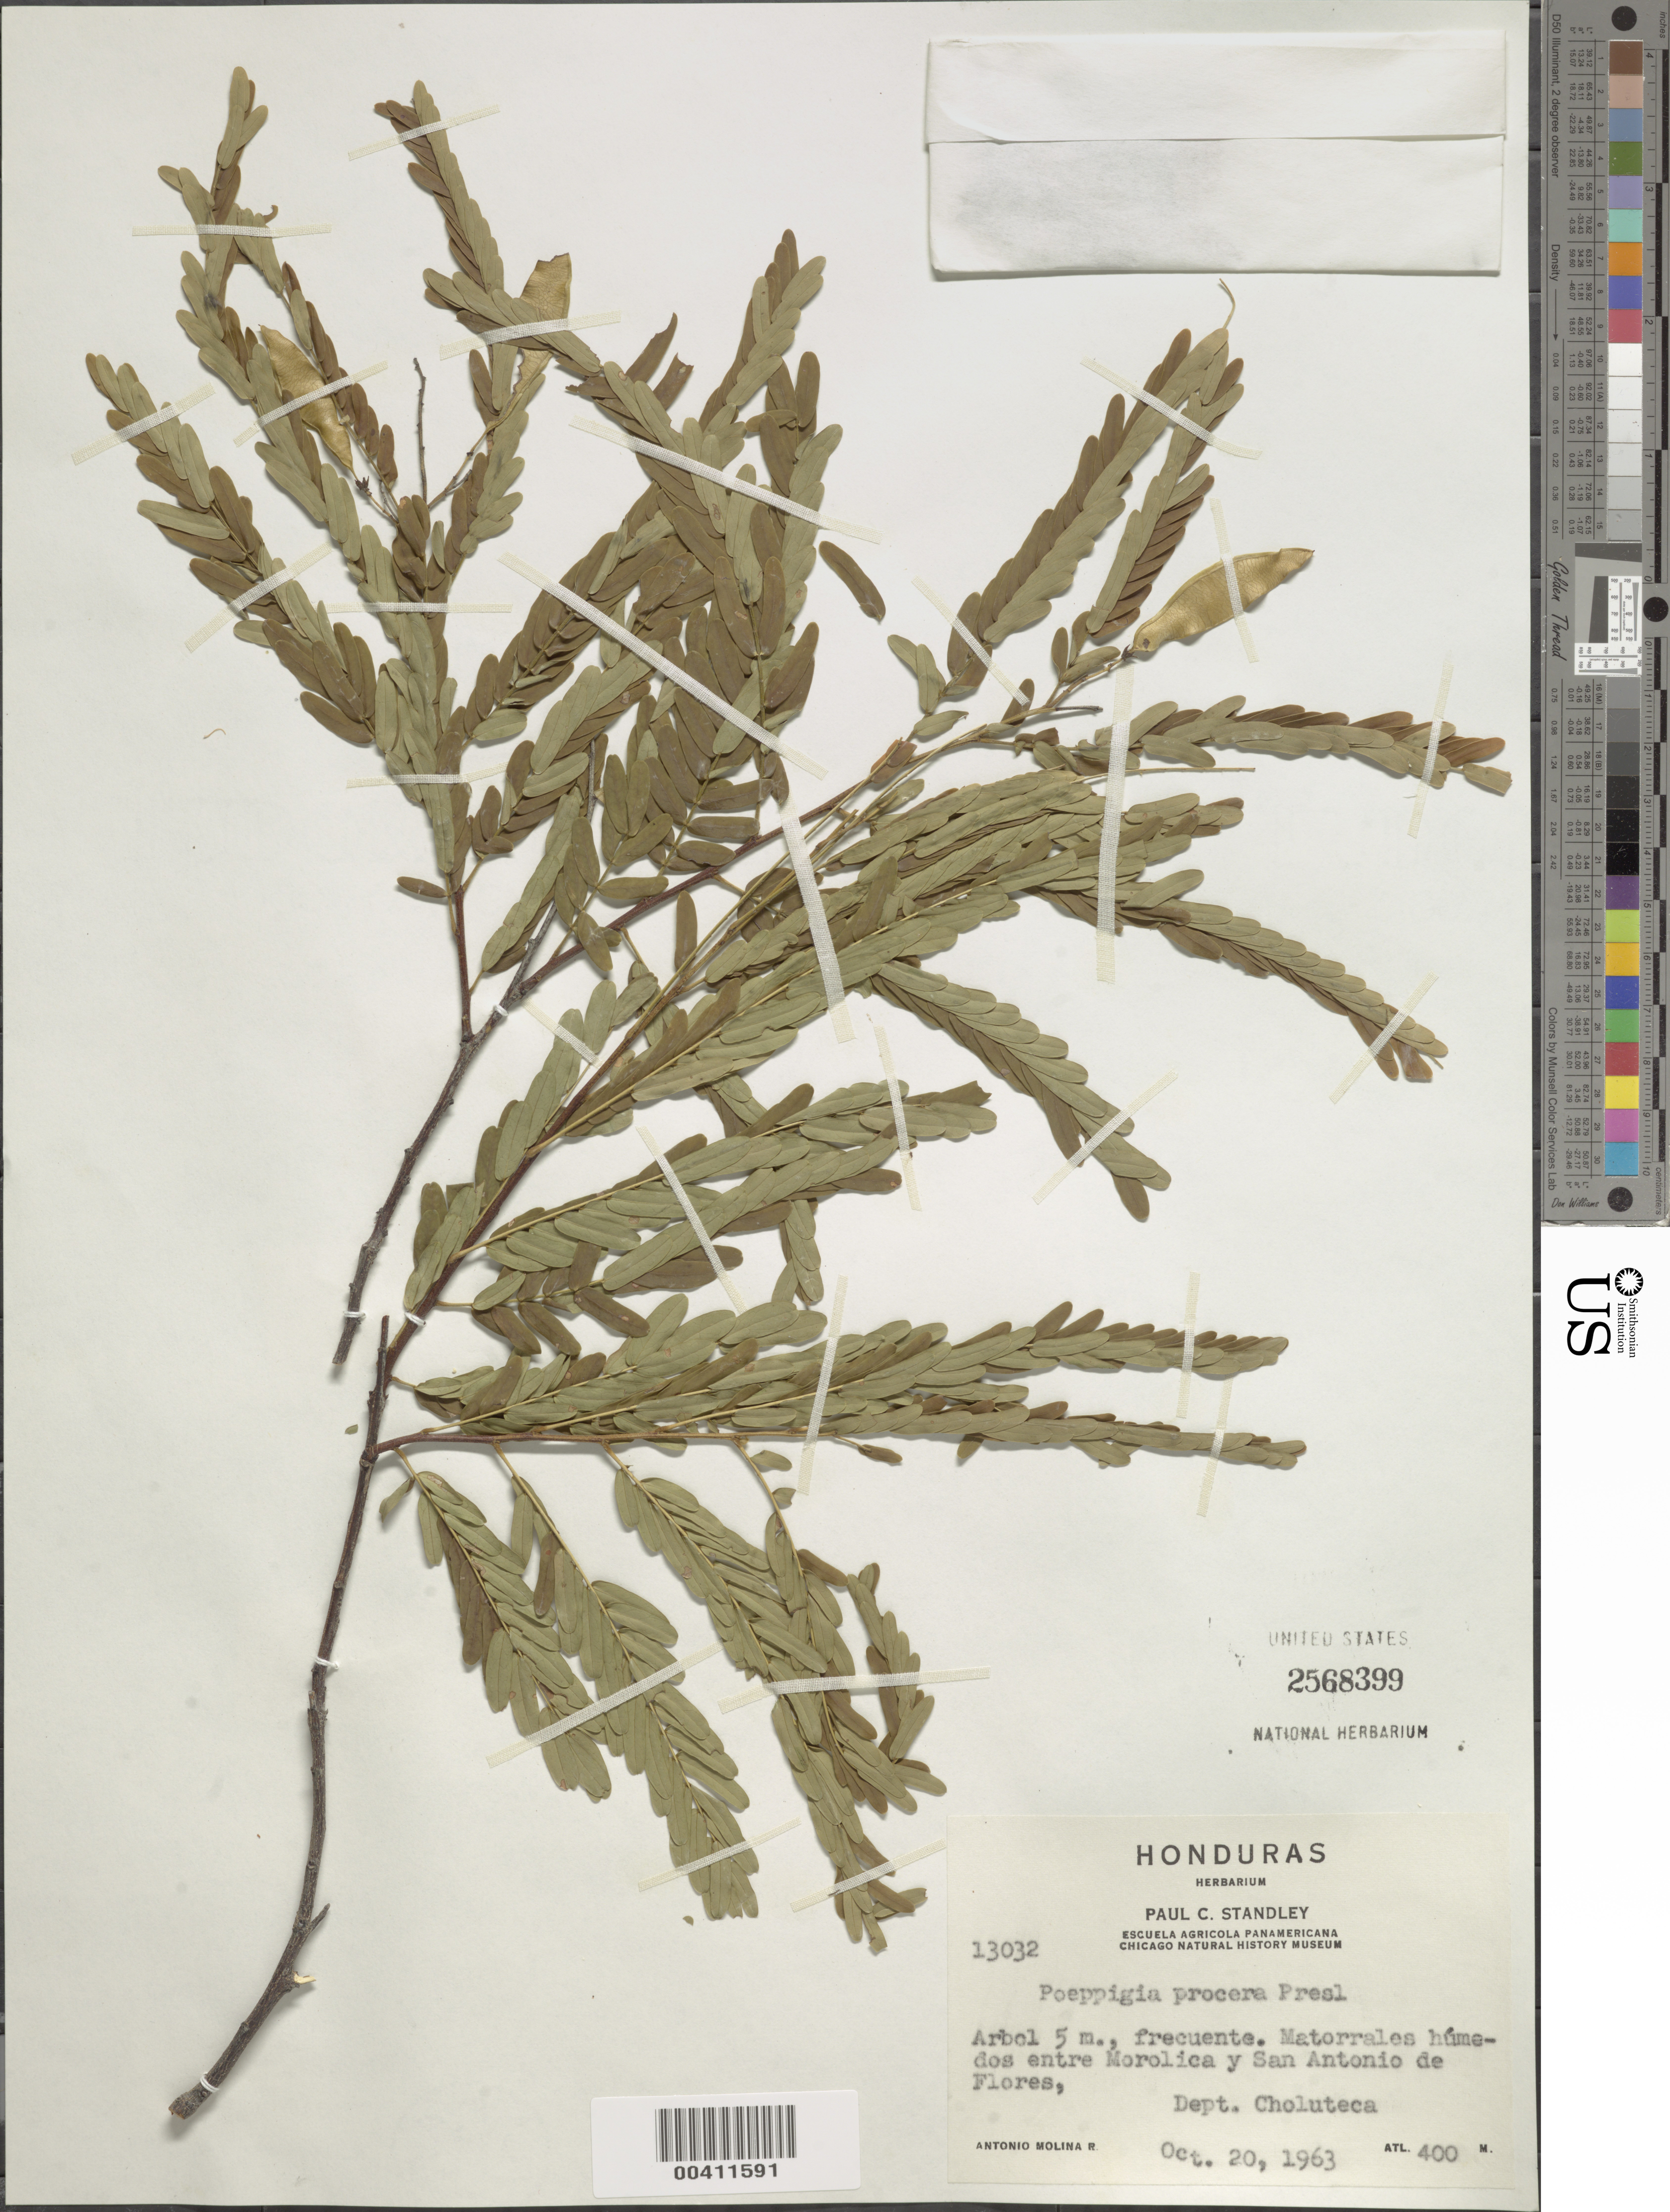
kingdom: Plantae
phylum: Tracheophyta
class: Magnoliopsida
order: Fabales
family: Fabaceae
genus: Poeppigia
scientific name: Poeppigia procera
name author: C. Presl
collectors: A. Molina R.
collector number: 13032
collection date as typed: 20 Oct 1963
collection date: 1963-10-20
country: Honduras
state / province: Choluteca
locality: Entre Morolica y San Antonio de Flores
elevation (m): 400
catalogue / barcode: US 2568399